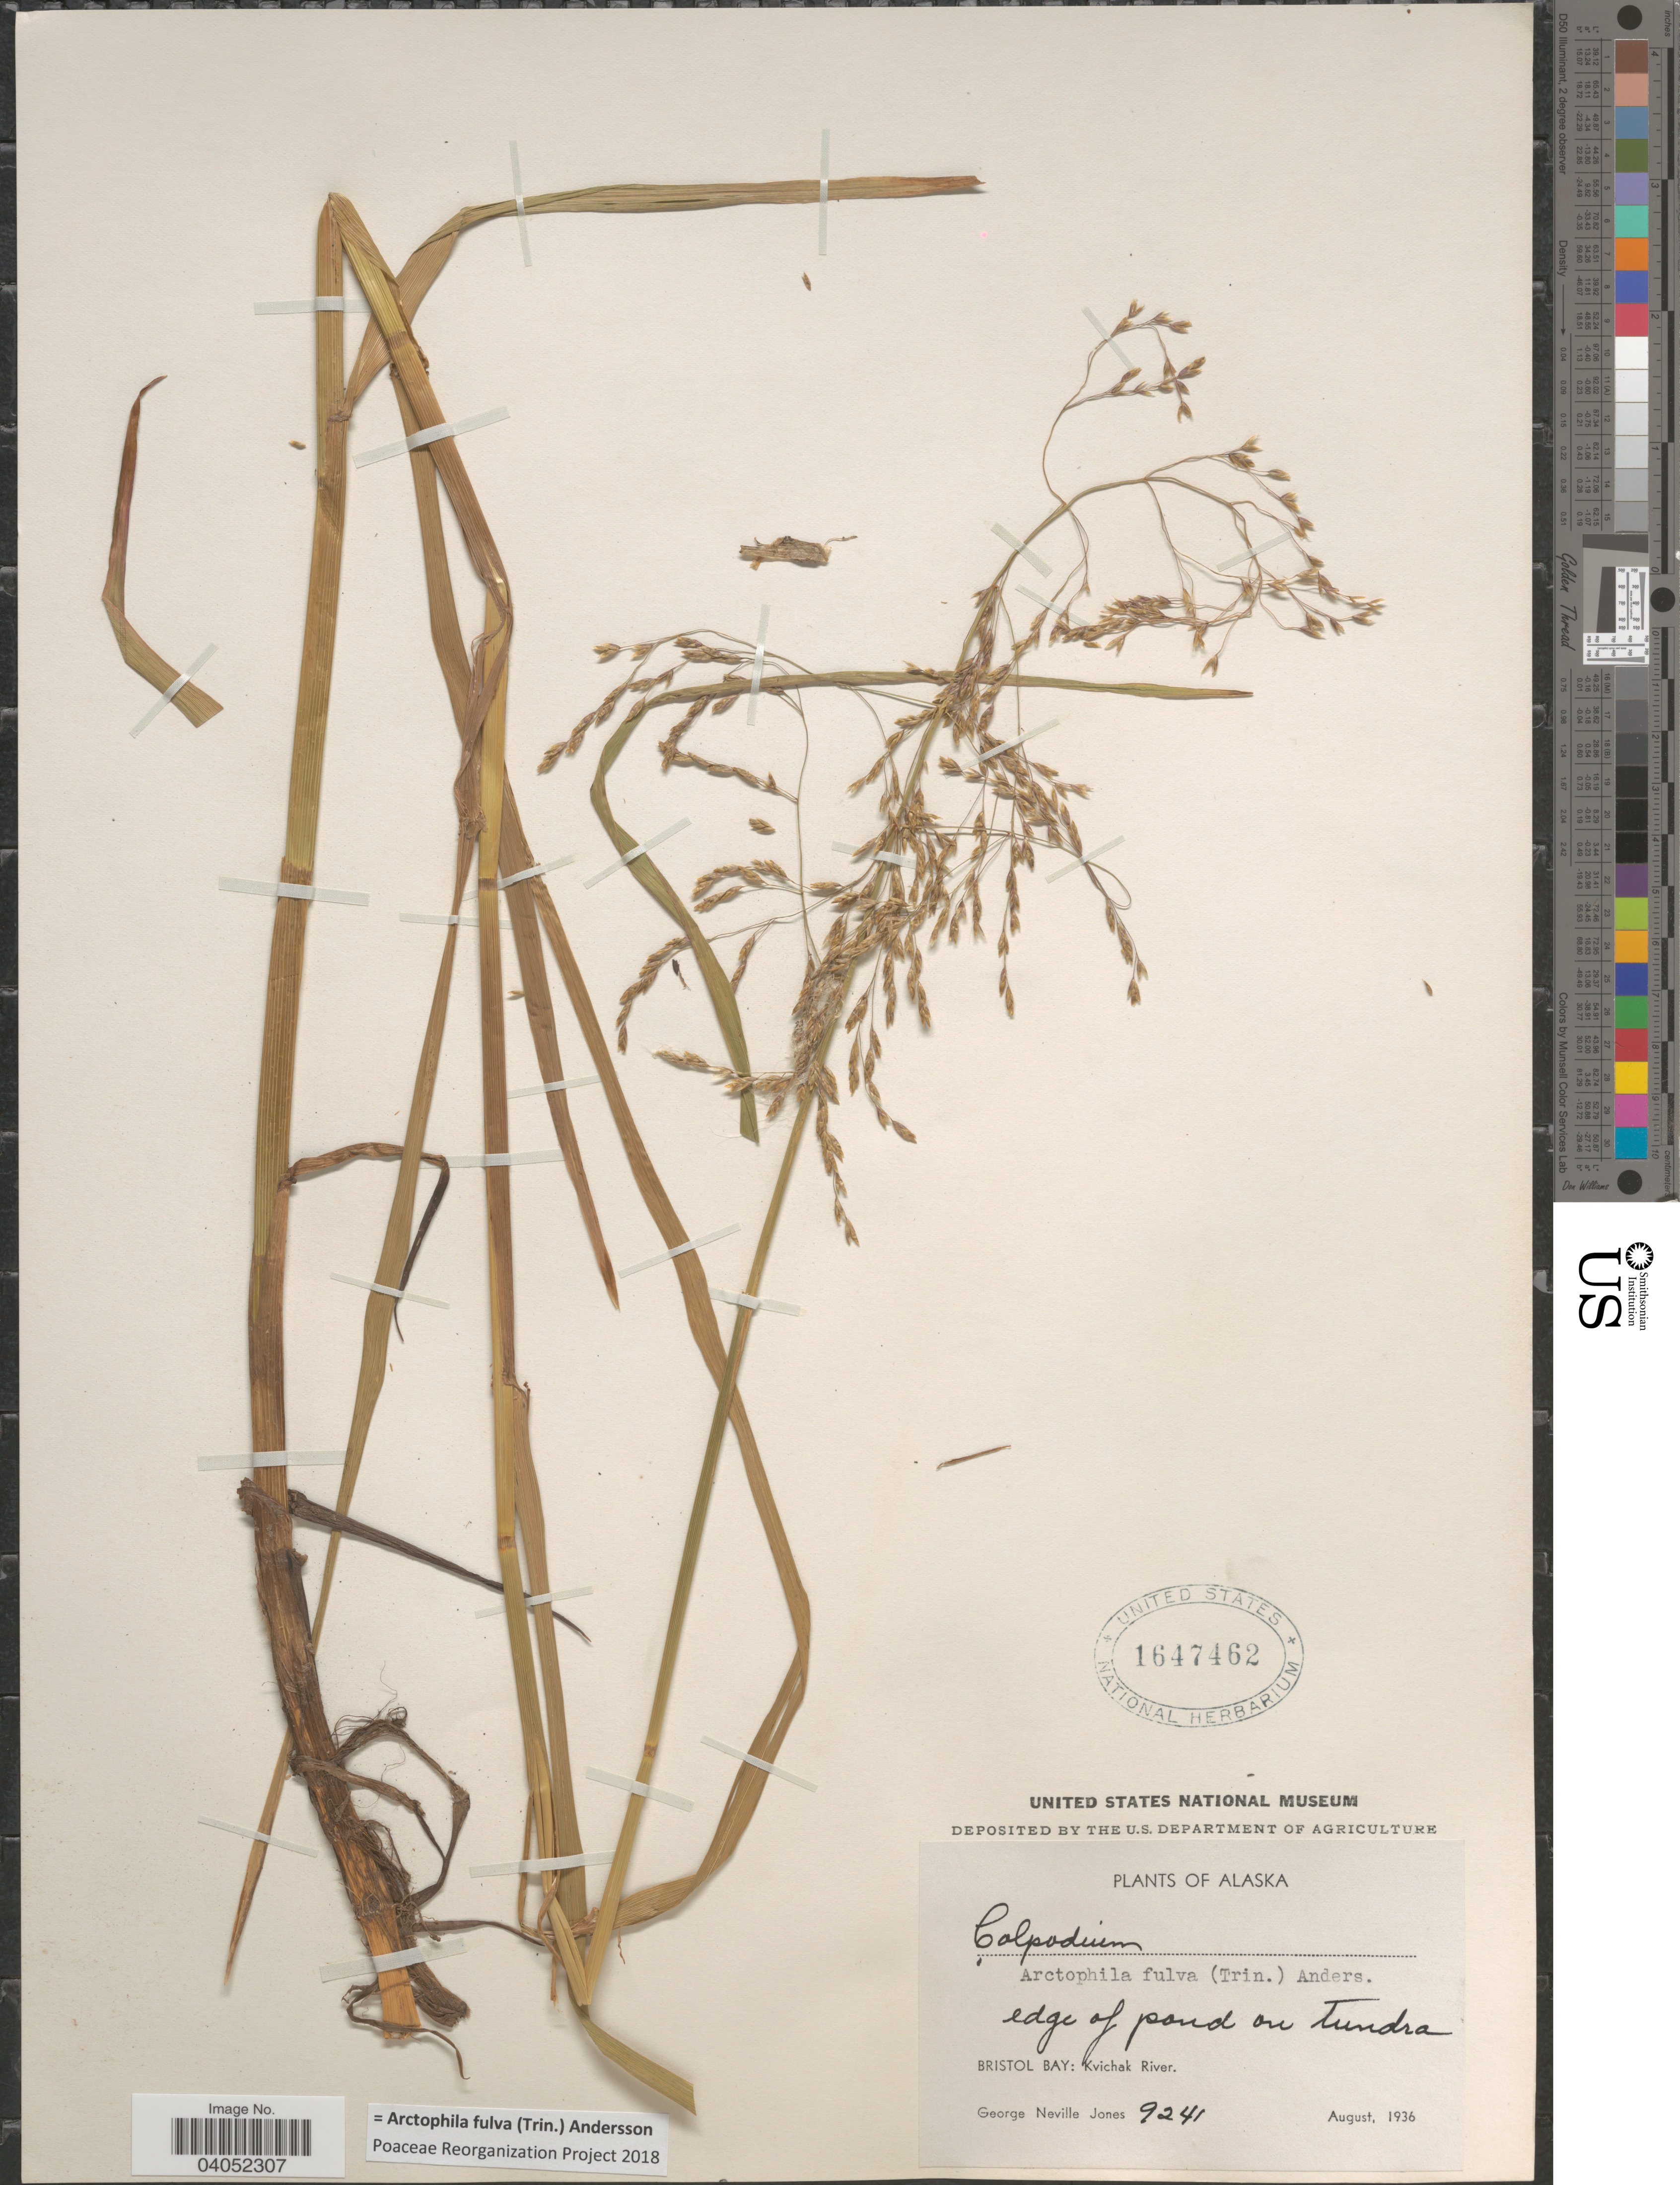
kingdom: Plantae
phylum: Tracheophyta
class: Liliopsida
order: Poales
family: Poaceae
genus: Arctophila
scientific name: Arctophila fulva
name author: (Trin.) Andersson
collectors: G. N. Jones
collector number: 9241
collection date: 1936-08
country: United States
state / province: Alaska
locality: Edge of pond on Tundra. Bristol Bay: Kvichak River.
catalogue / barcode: US 1647462